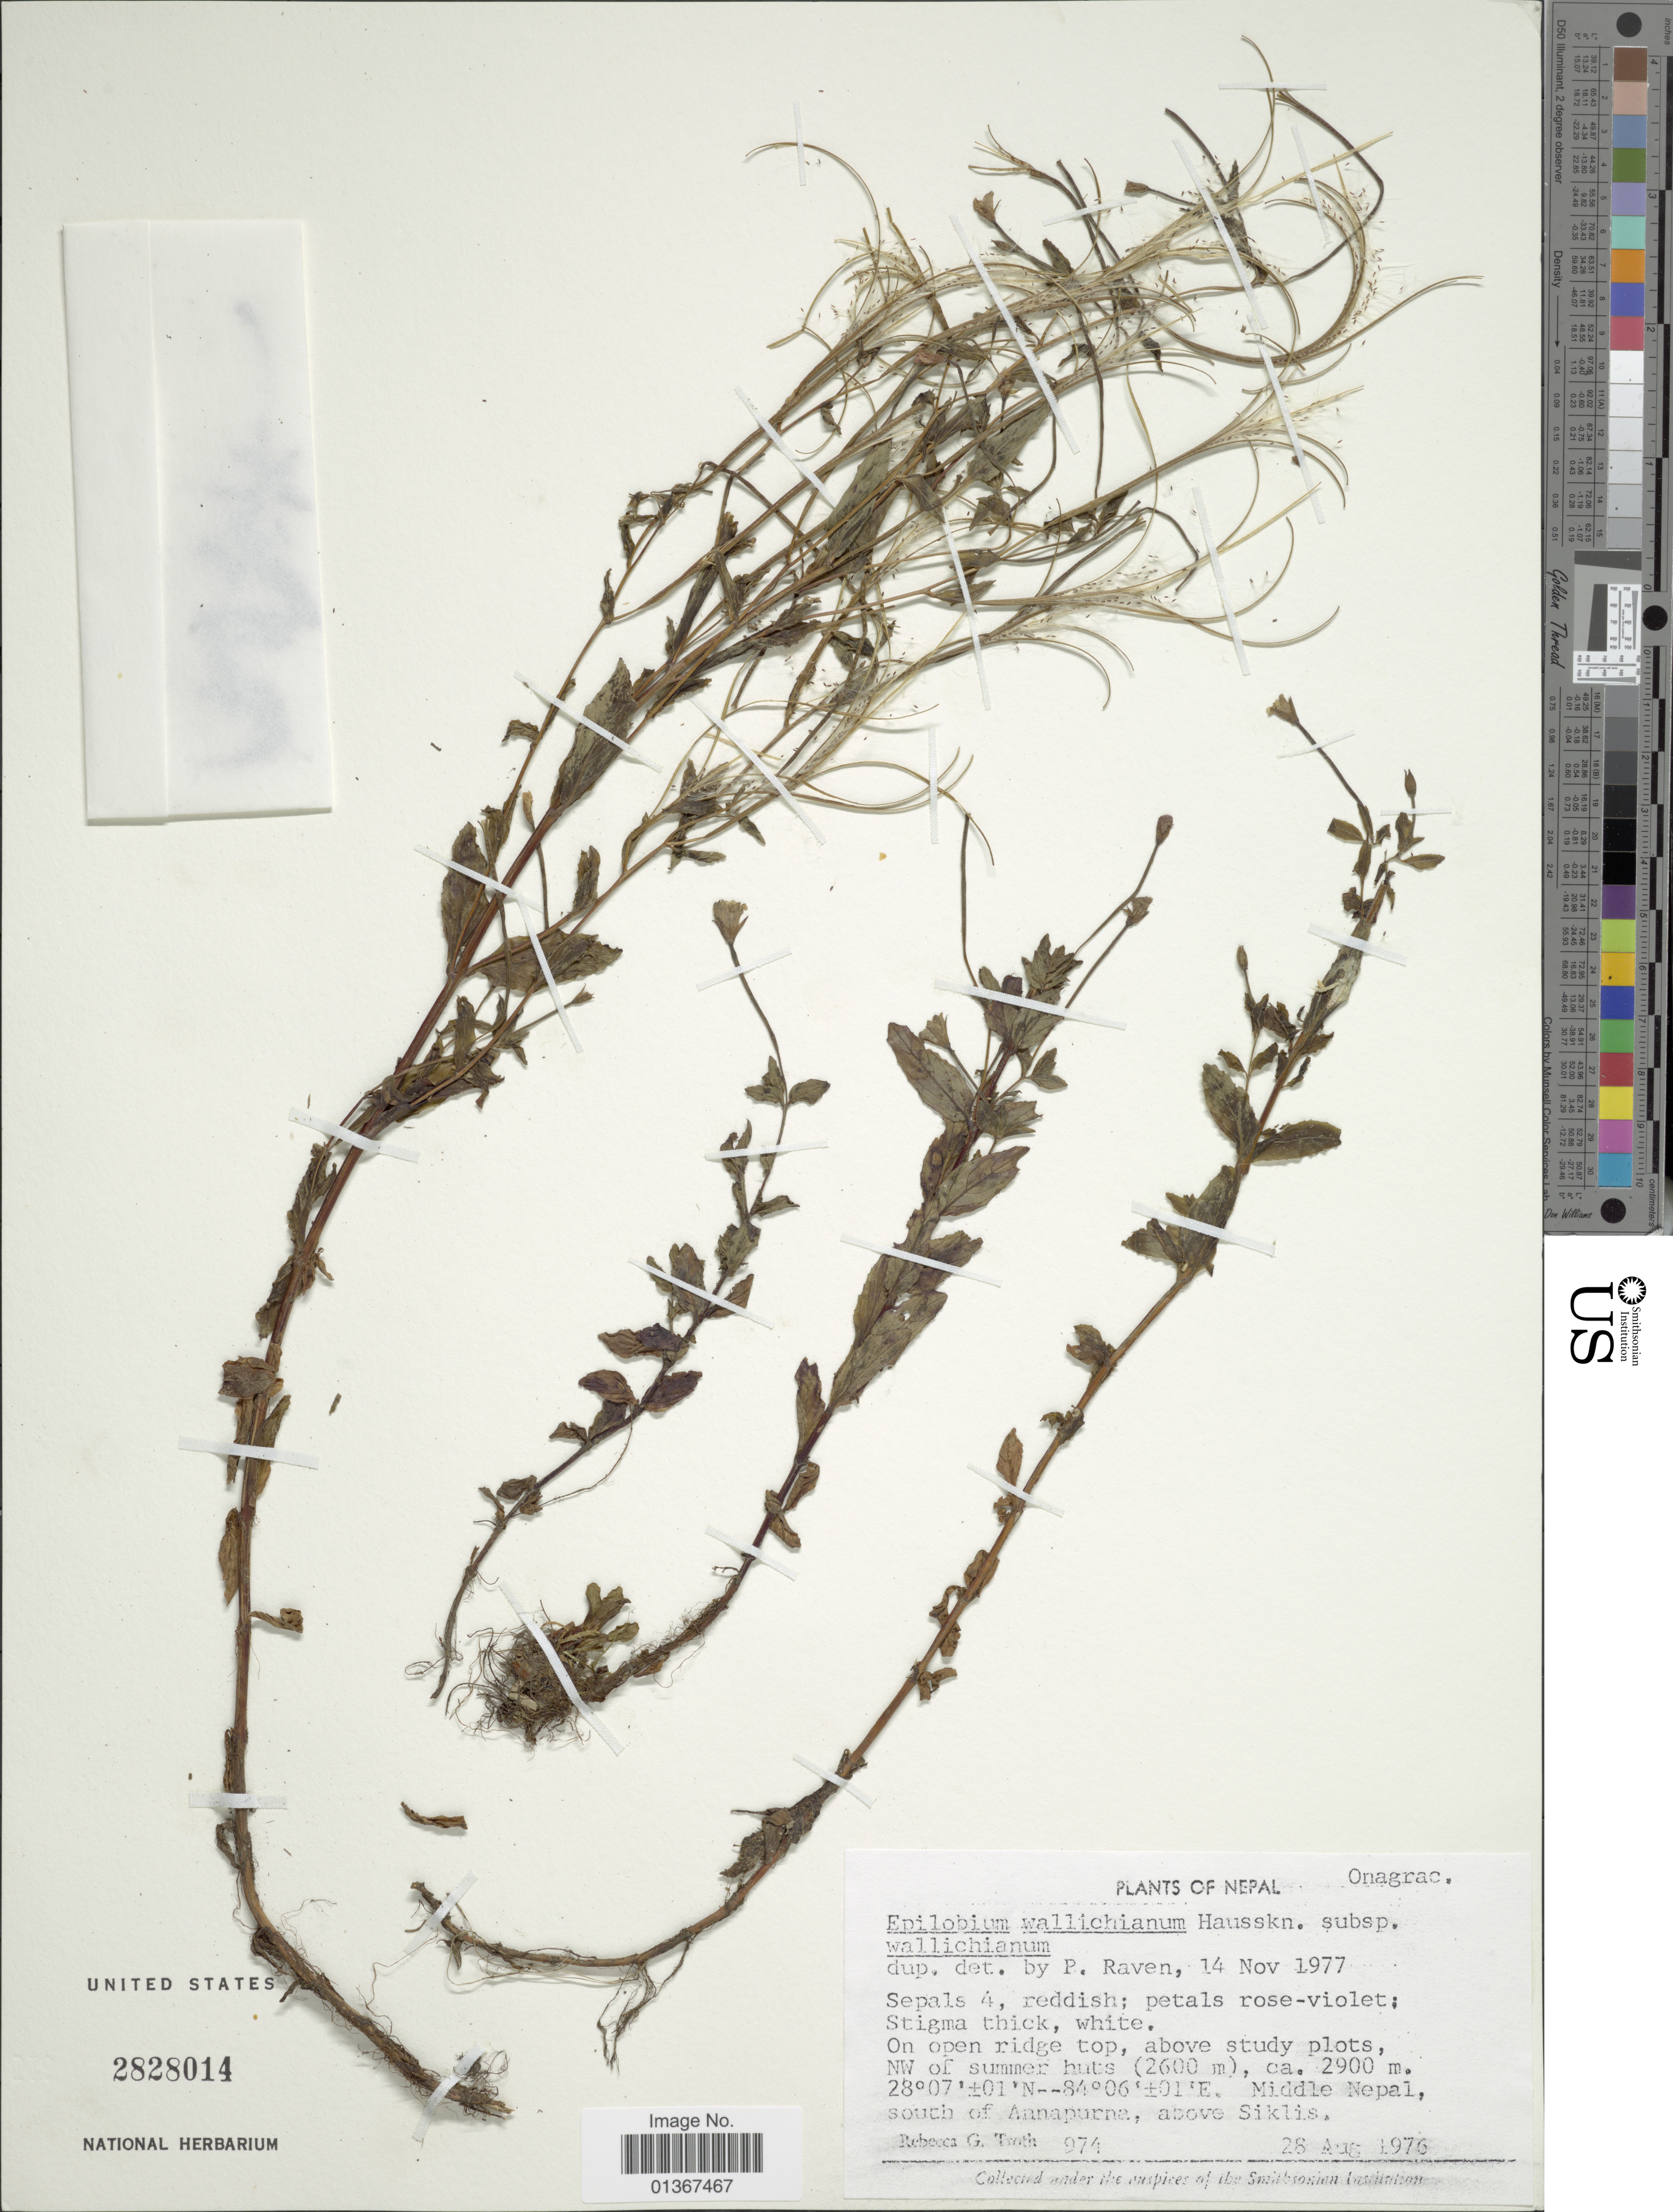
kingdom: Plantae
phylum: Tracheophyta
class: Magnoliopsida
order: Myrtales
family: Onagraceae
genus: Epilobium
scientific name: Epilobium wallichianum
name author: Hausskn.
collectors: R. Troth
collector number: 974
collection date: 1976-08-28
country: Nepal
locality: Middle Nepal, south of Annapurne, above Siklis.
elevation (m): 2900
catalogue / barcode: US 2828014